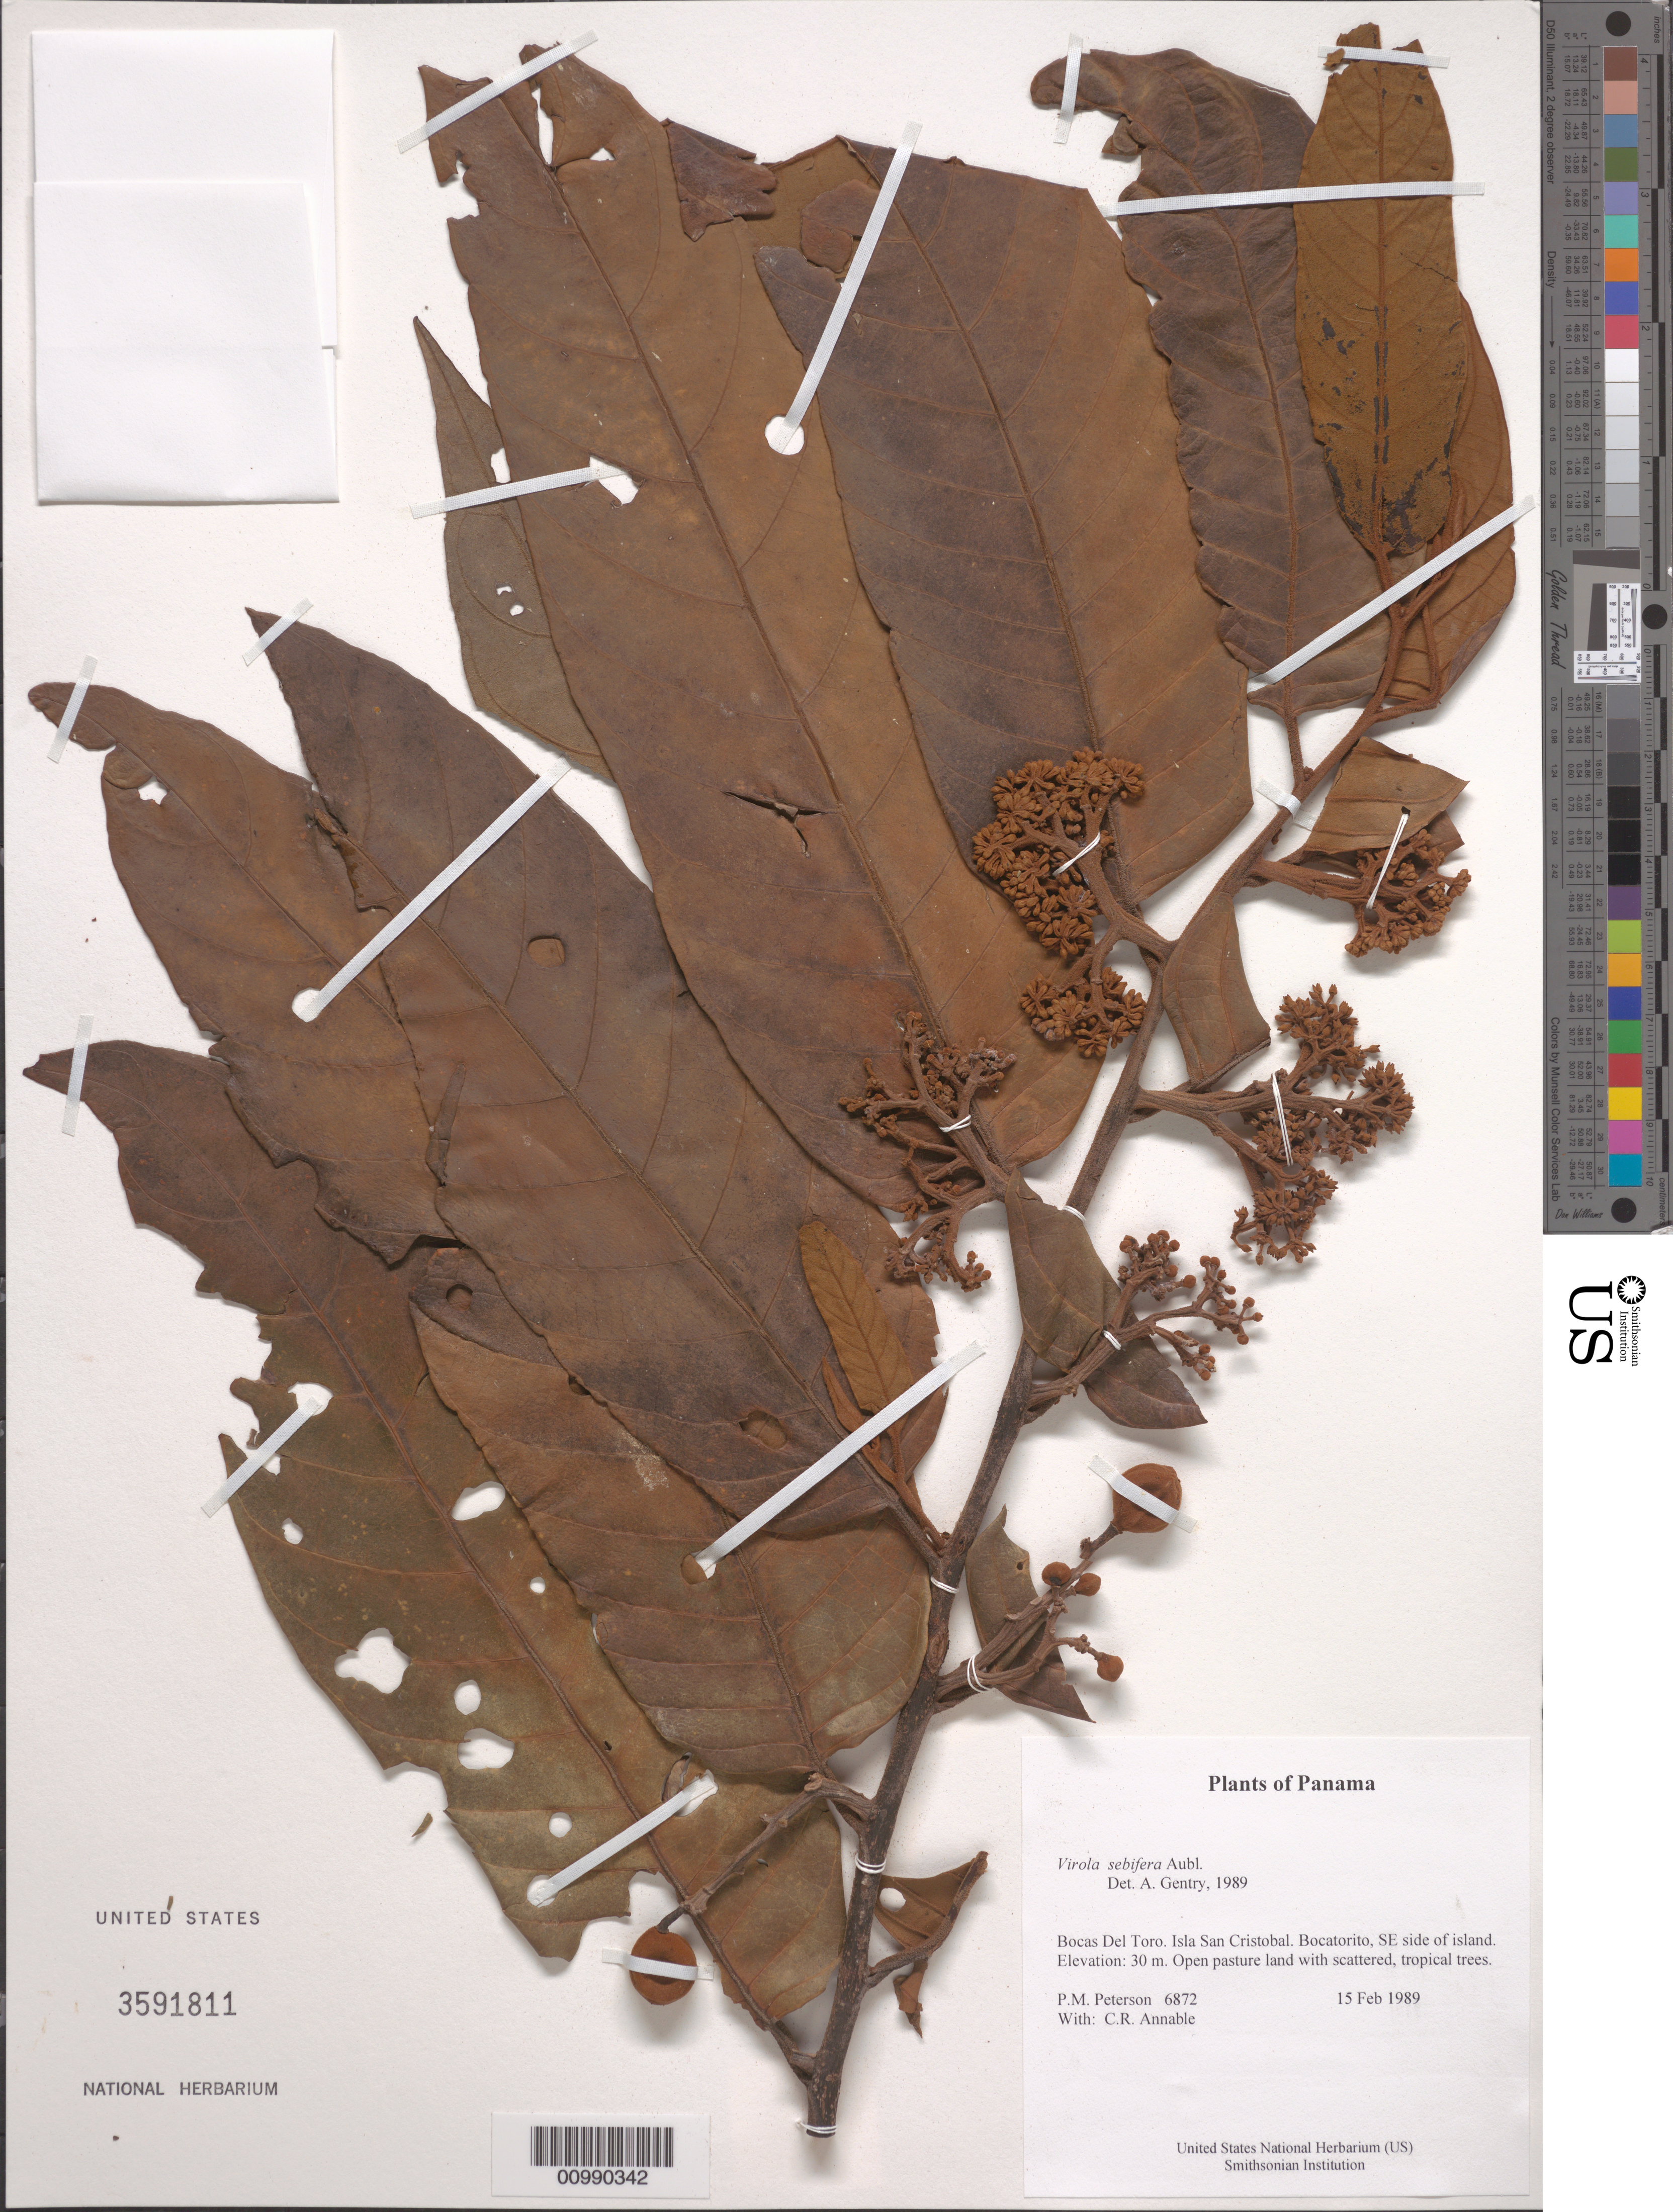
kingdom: Plantae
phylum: Tracheophyta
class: Magnoliopsida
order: Magnoliales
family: Myristicaceae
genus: Virola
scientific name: Virola sebifera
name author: Aubl.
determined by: Gentry, A. H.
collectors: P. M. Peterson & C. R. Annable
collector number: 06872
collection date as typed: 15 Feb 1989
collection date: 1989-02-15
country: Panama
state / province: Bocas del Toro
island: San Cristobal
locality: Bocatorito, SE side of island.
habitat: Open pasture land with scattered, tropical trees.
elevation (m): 30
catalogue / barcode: US 3591811